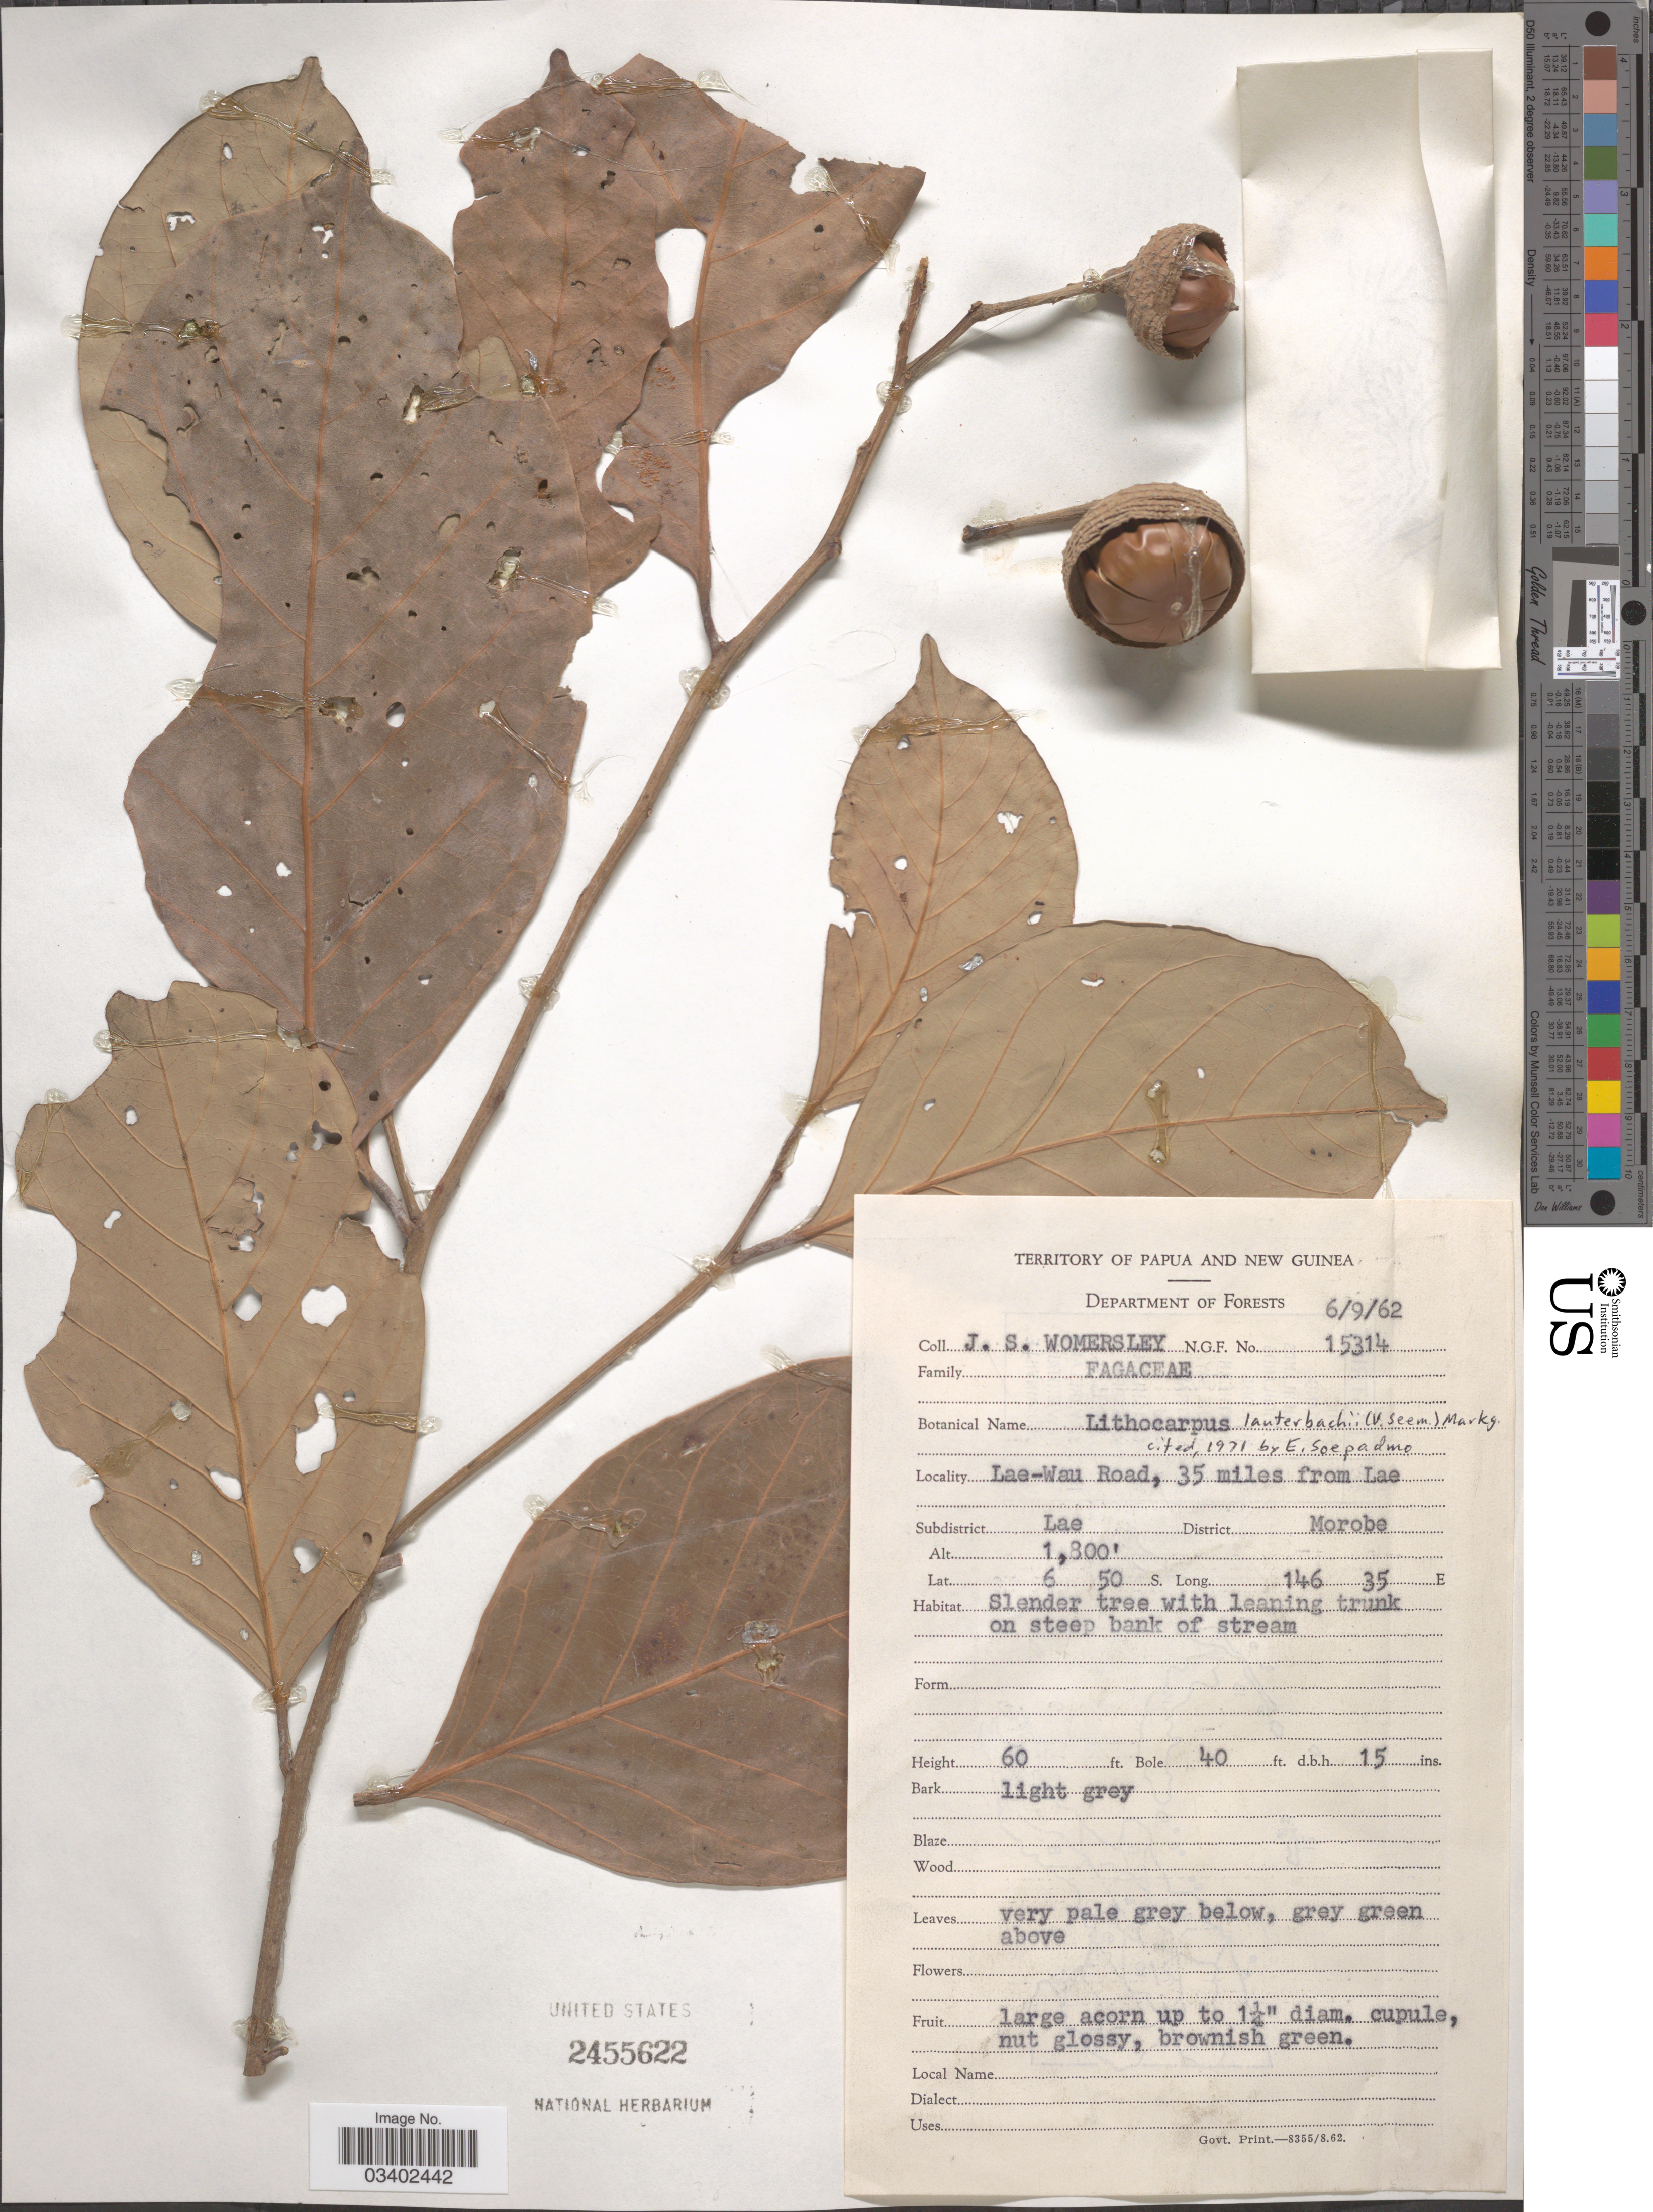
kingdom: Plantae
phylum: Tracheophyta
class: Magnoliopsida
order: Fagales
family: Fagaceae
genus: Lithocarpus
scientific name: Lithocarpus lauterbachii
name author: (Seem.) Markgr.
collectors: J. S. Womersley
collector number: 15314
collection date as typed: Transcribed d/m/y: 6/9/62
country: Papua New Guinea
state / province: Morobe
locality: Territory of Papua and New Guinea. Lae-Wau Road, 35 miles from Lae. Subdistrict Lae. District Morobe.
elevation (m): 549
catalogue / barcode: US 2455622